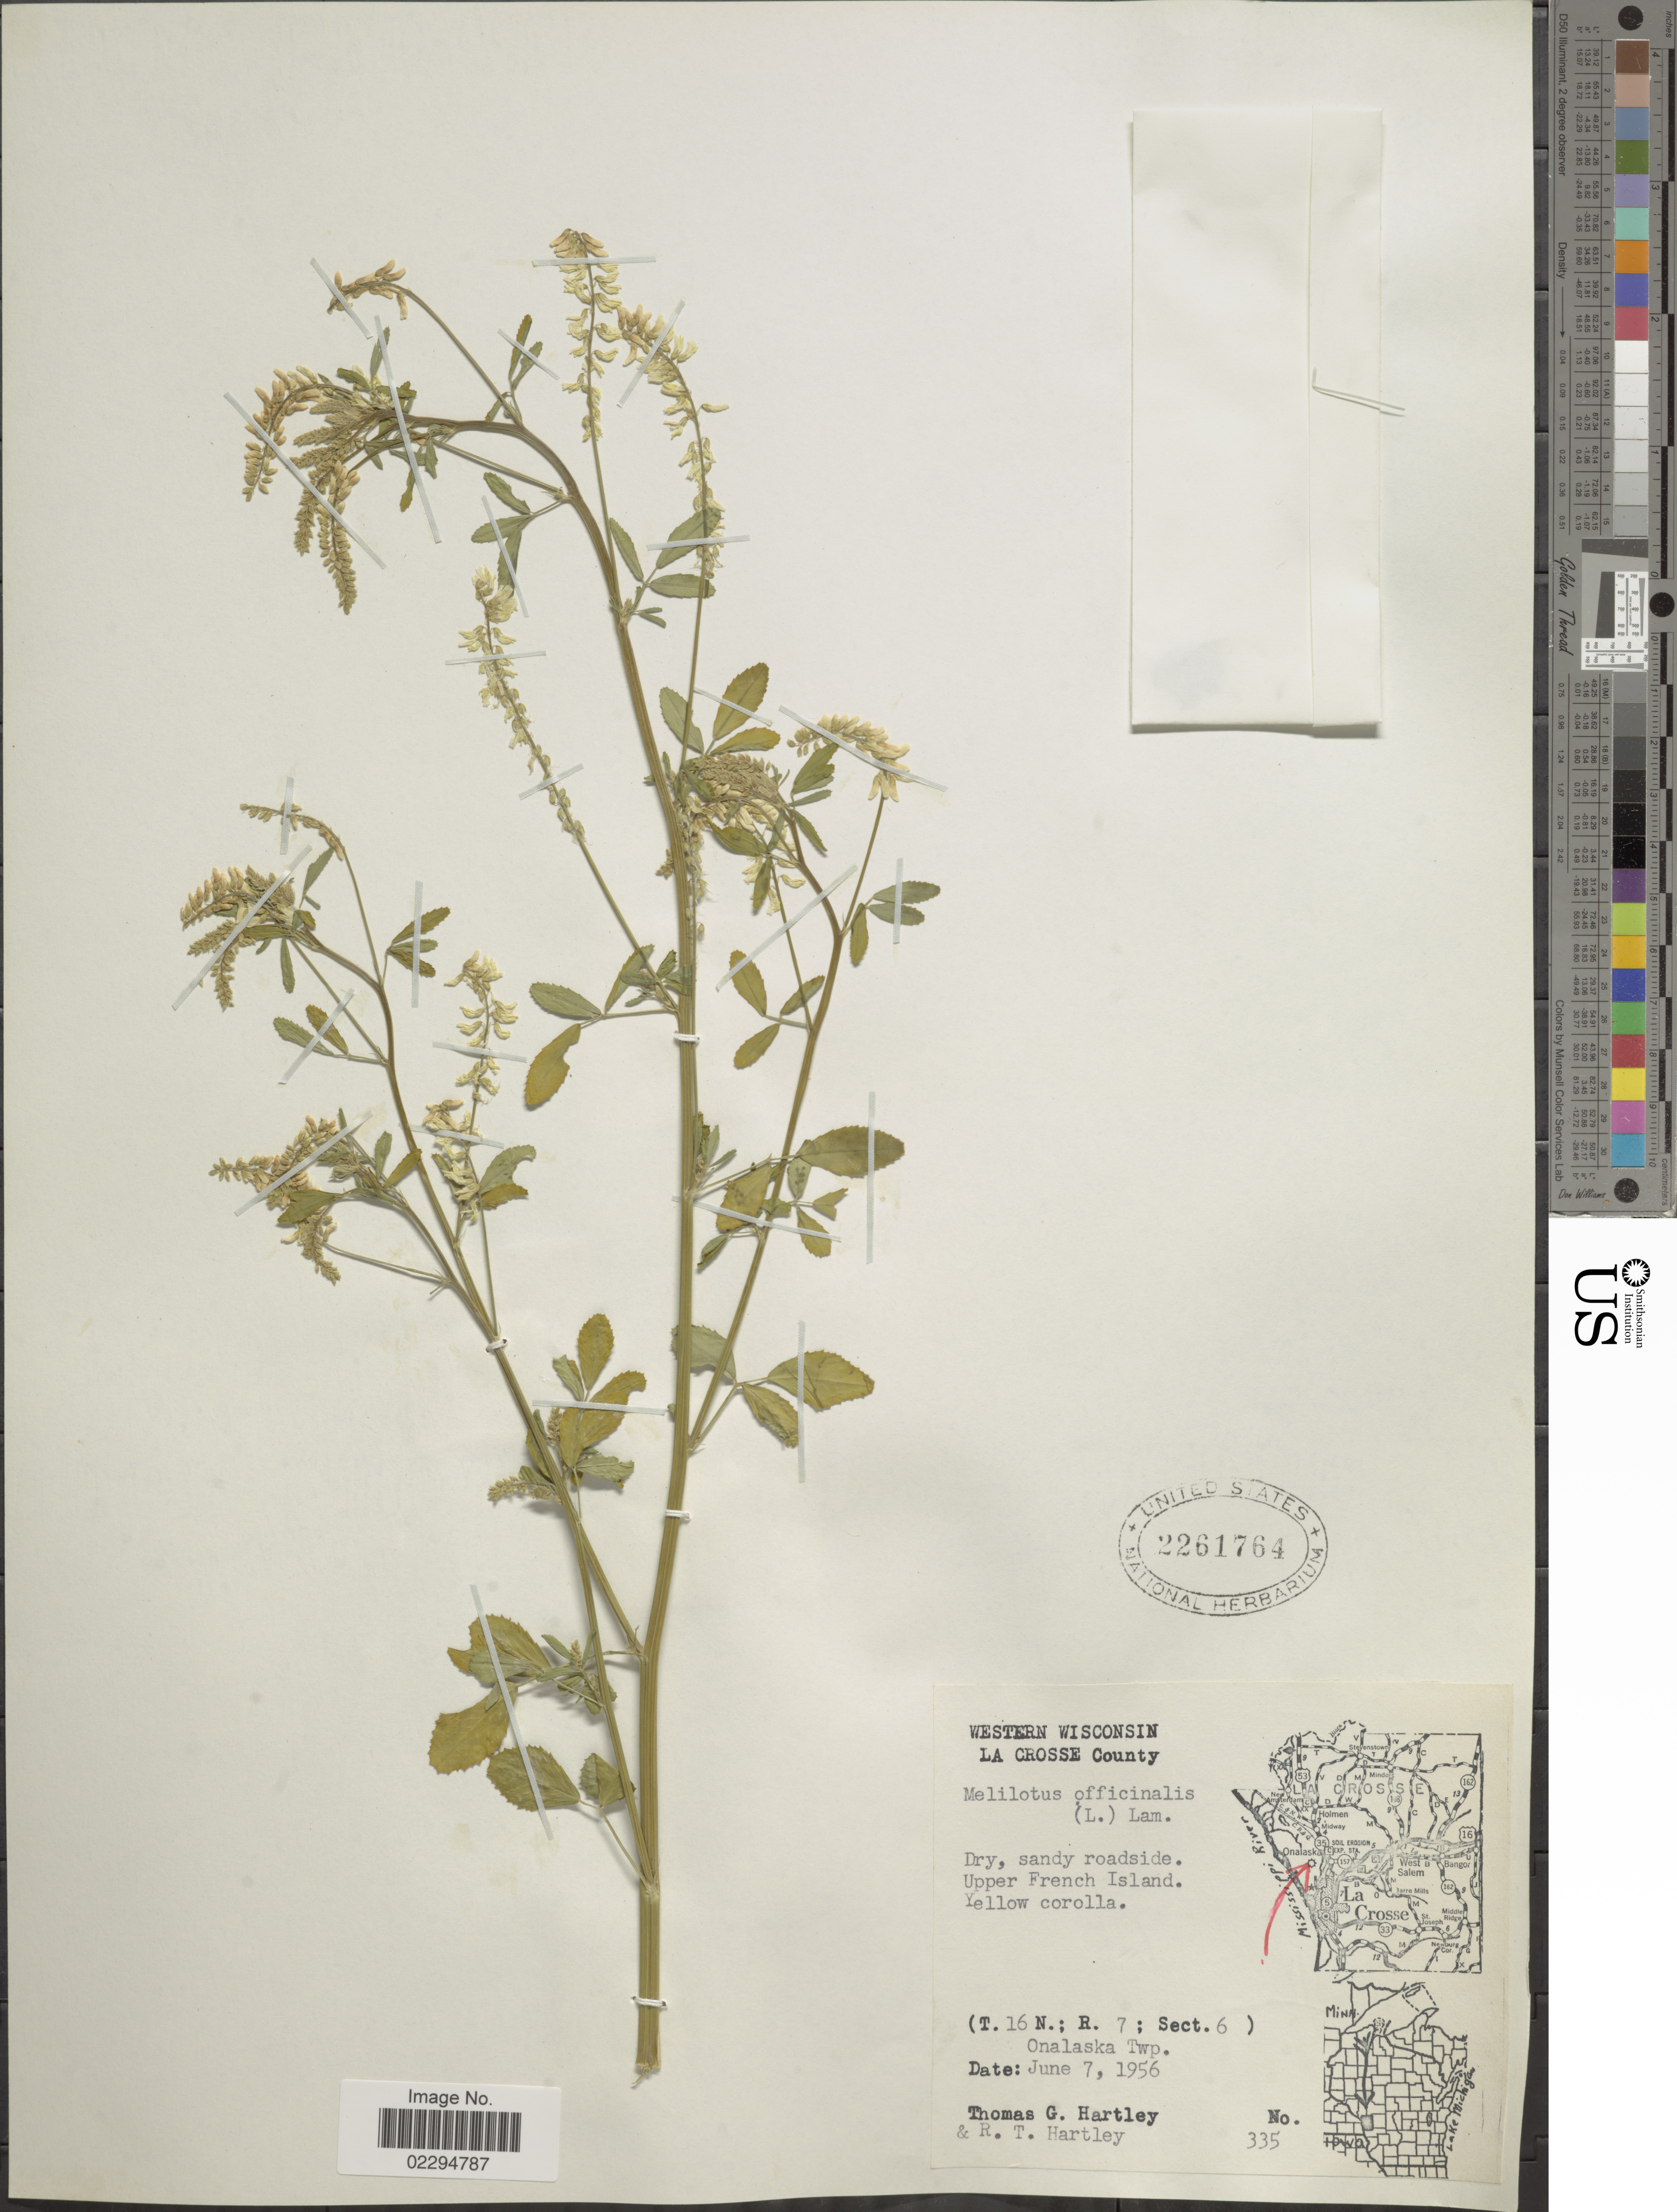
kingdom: Plantae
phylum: Tracheophyta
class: Magnoliopsida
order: Fabales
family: Fabaceae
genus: Melilotus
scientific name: Melilotus officinalis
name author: (L.) Lam.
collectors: T. G. Hartley & R. T. Hartley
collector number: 335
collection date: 1956-06-07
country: United States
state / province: Wisconsin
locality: Western Wisconsin. La Crosse County. Upper French Island. (T. 16 N.; R. 7; Sect. 6) Onalaska Twp.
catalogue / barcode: US 2261764